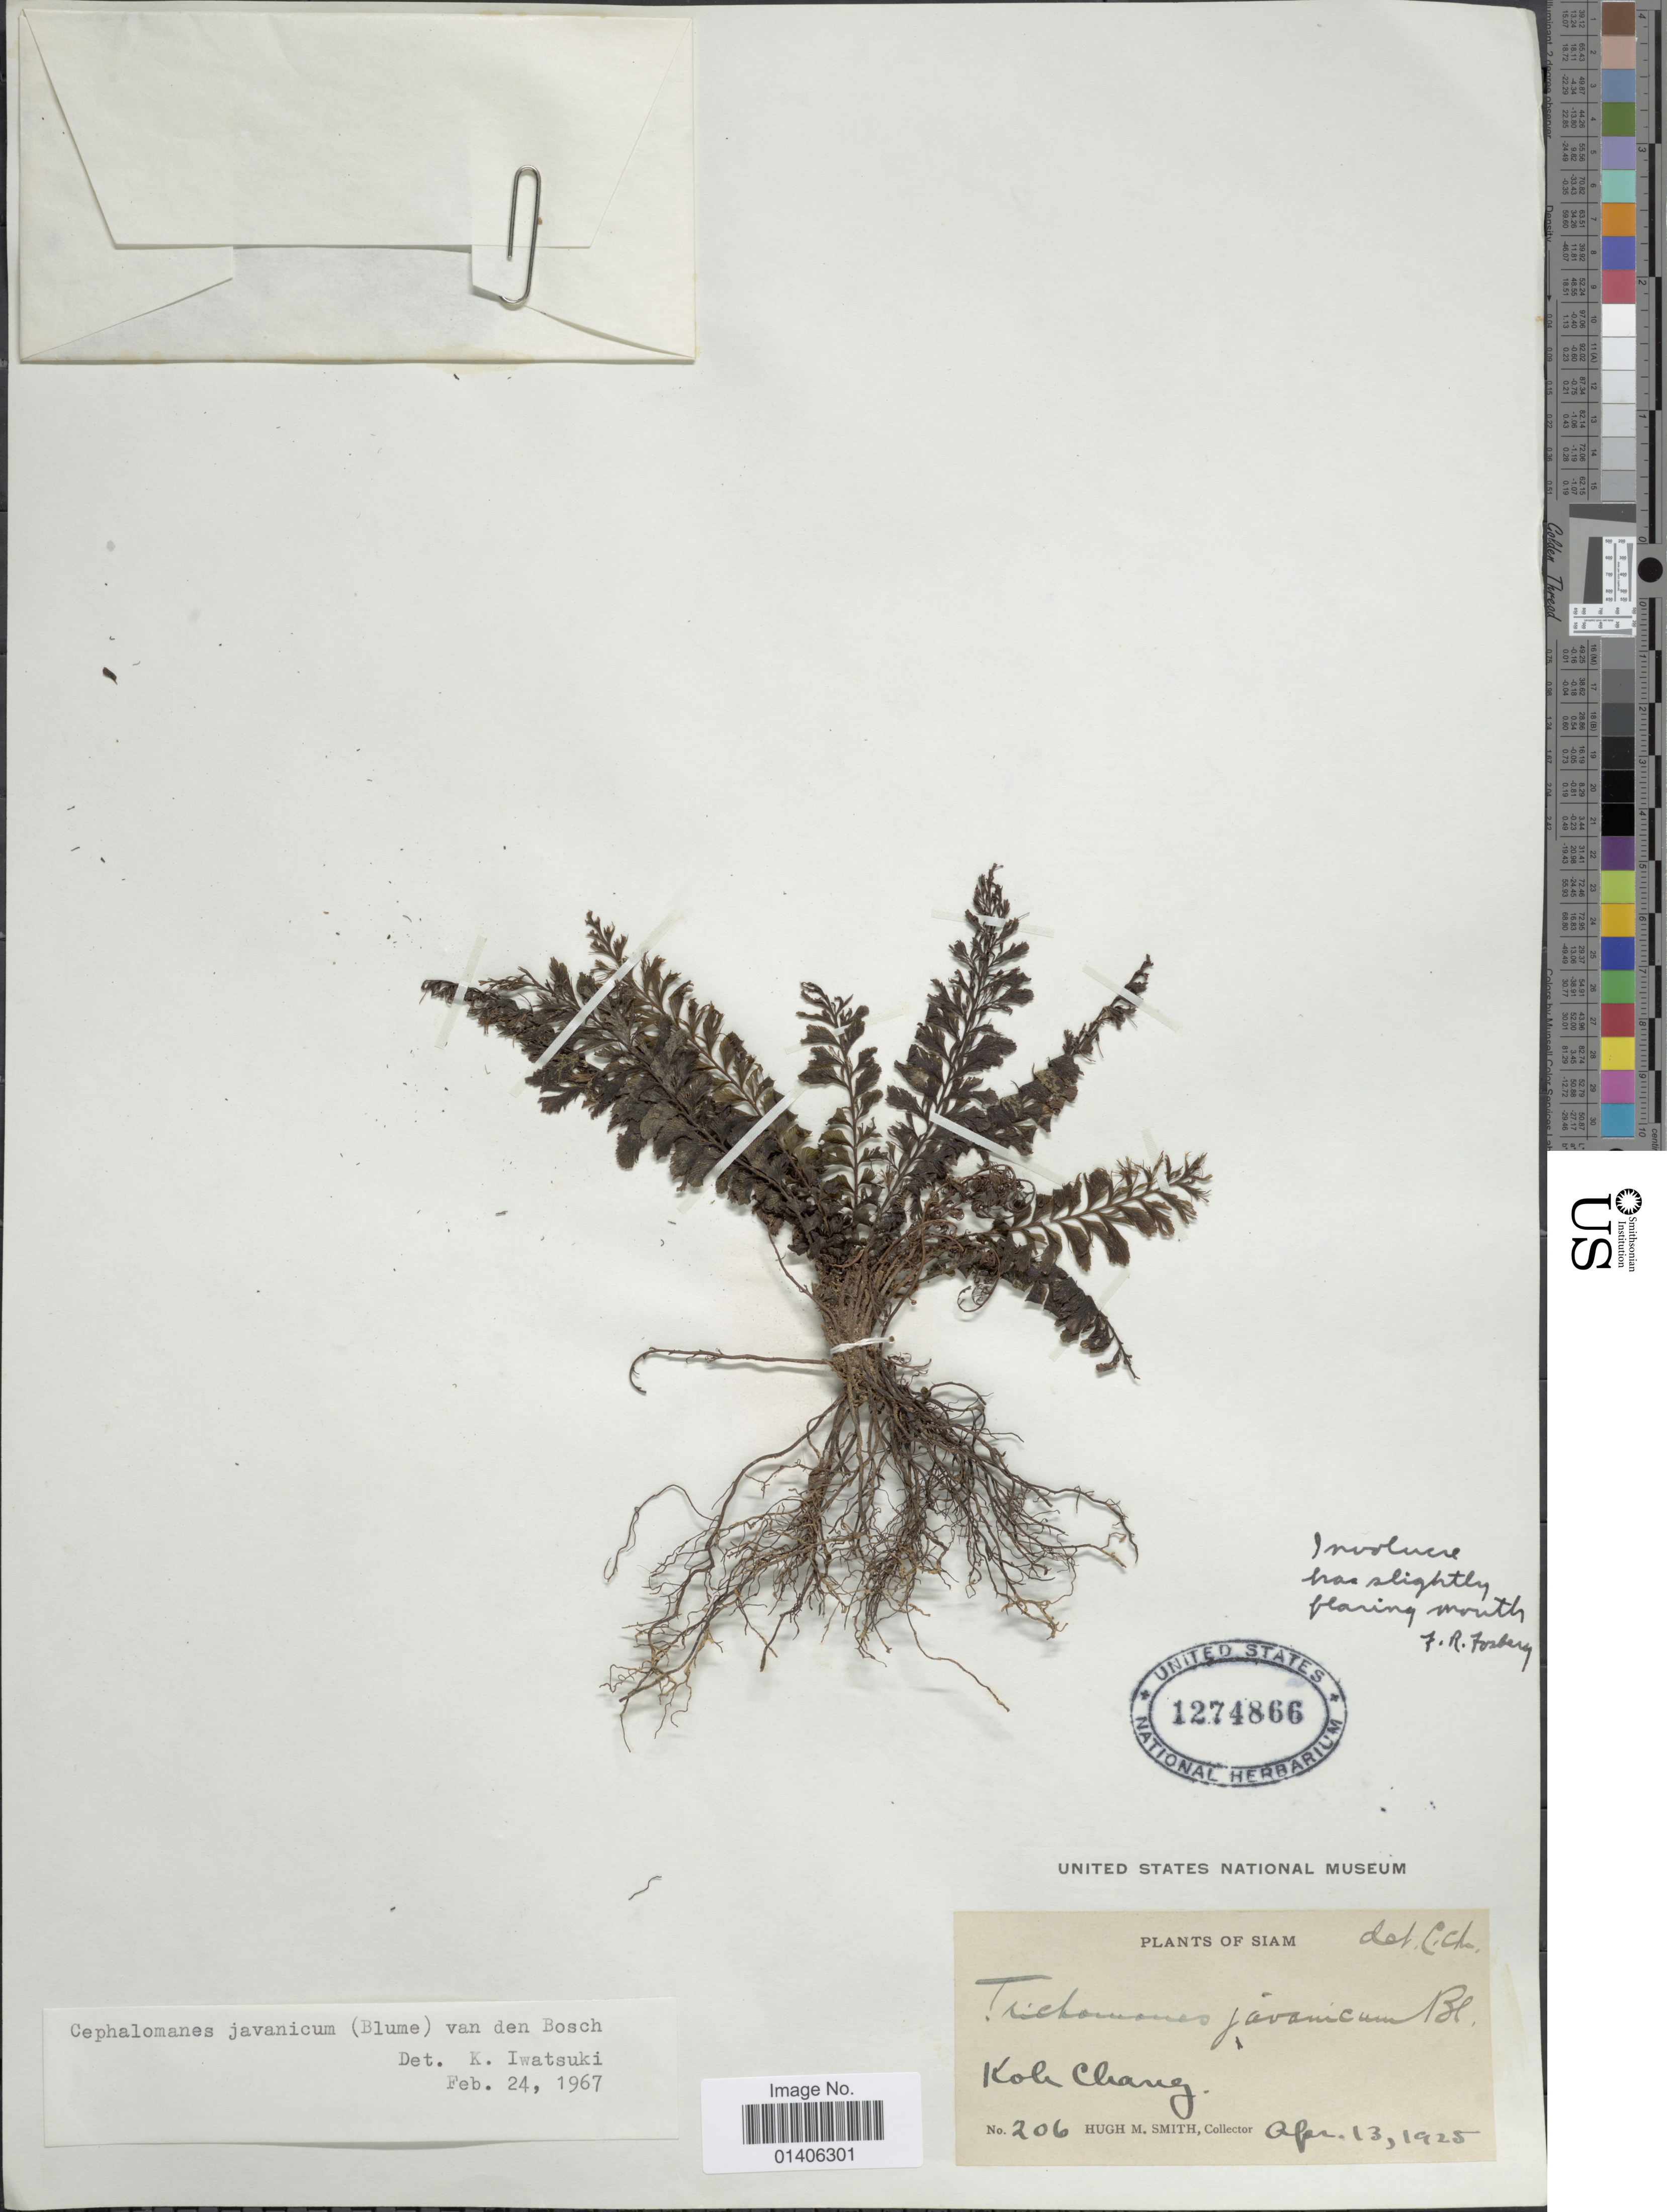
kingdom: Plantae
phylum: Tracheophyta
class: Polypodiopsida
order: Hymenophyllales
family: Hymenophyllaceae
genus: Cephalomanes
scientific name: Cephalomanes javanicum var. javanicum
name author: C. Presl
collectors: H. M. Smith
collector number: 206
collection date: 1925-04-13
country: Thailand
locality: Siam, Koh Chang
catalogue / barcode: US 1274866